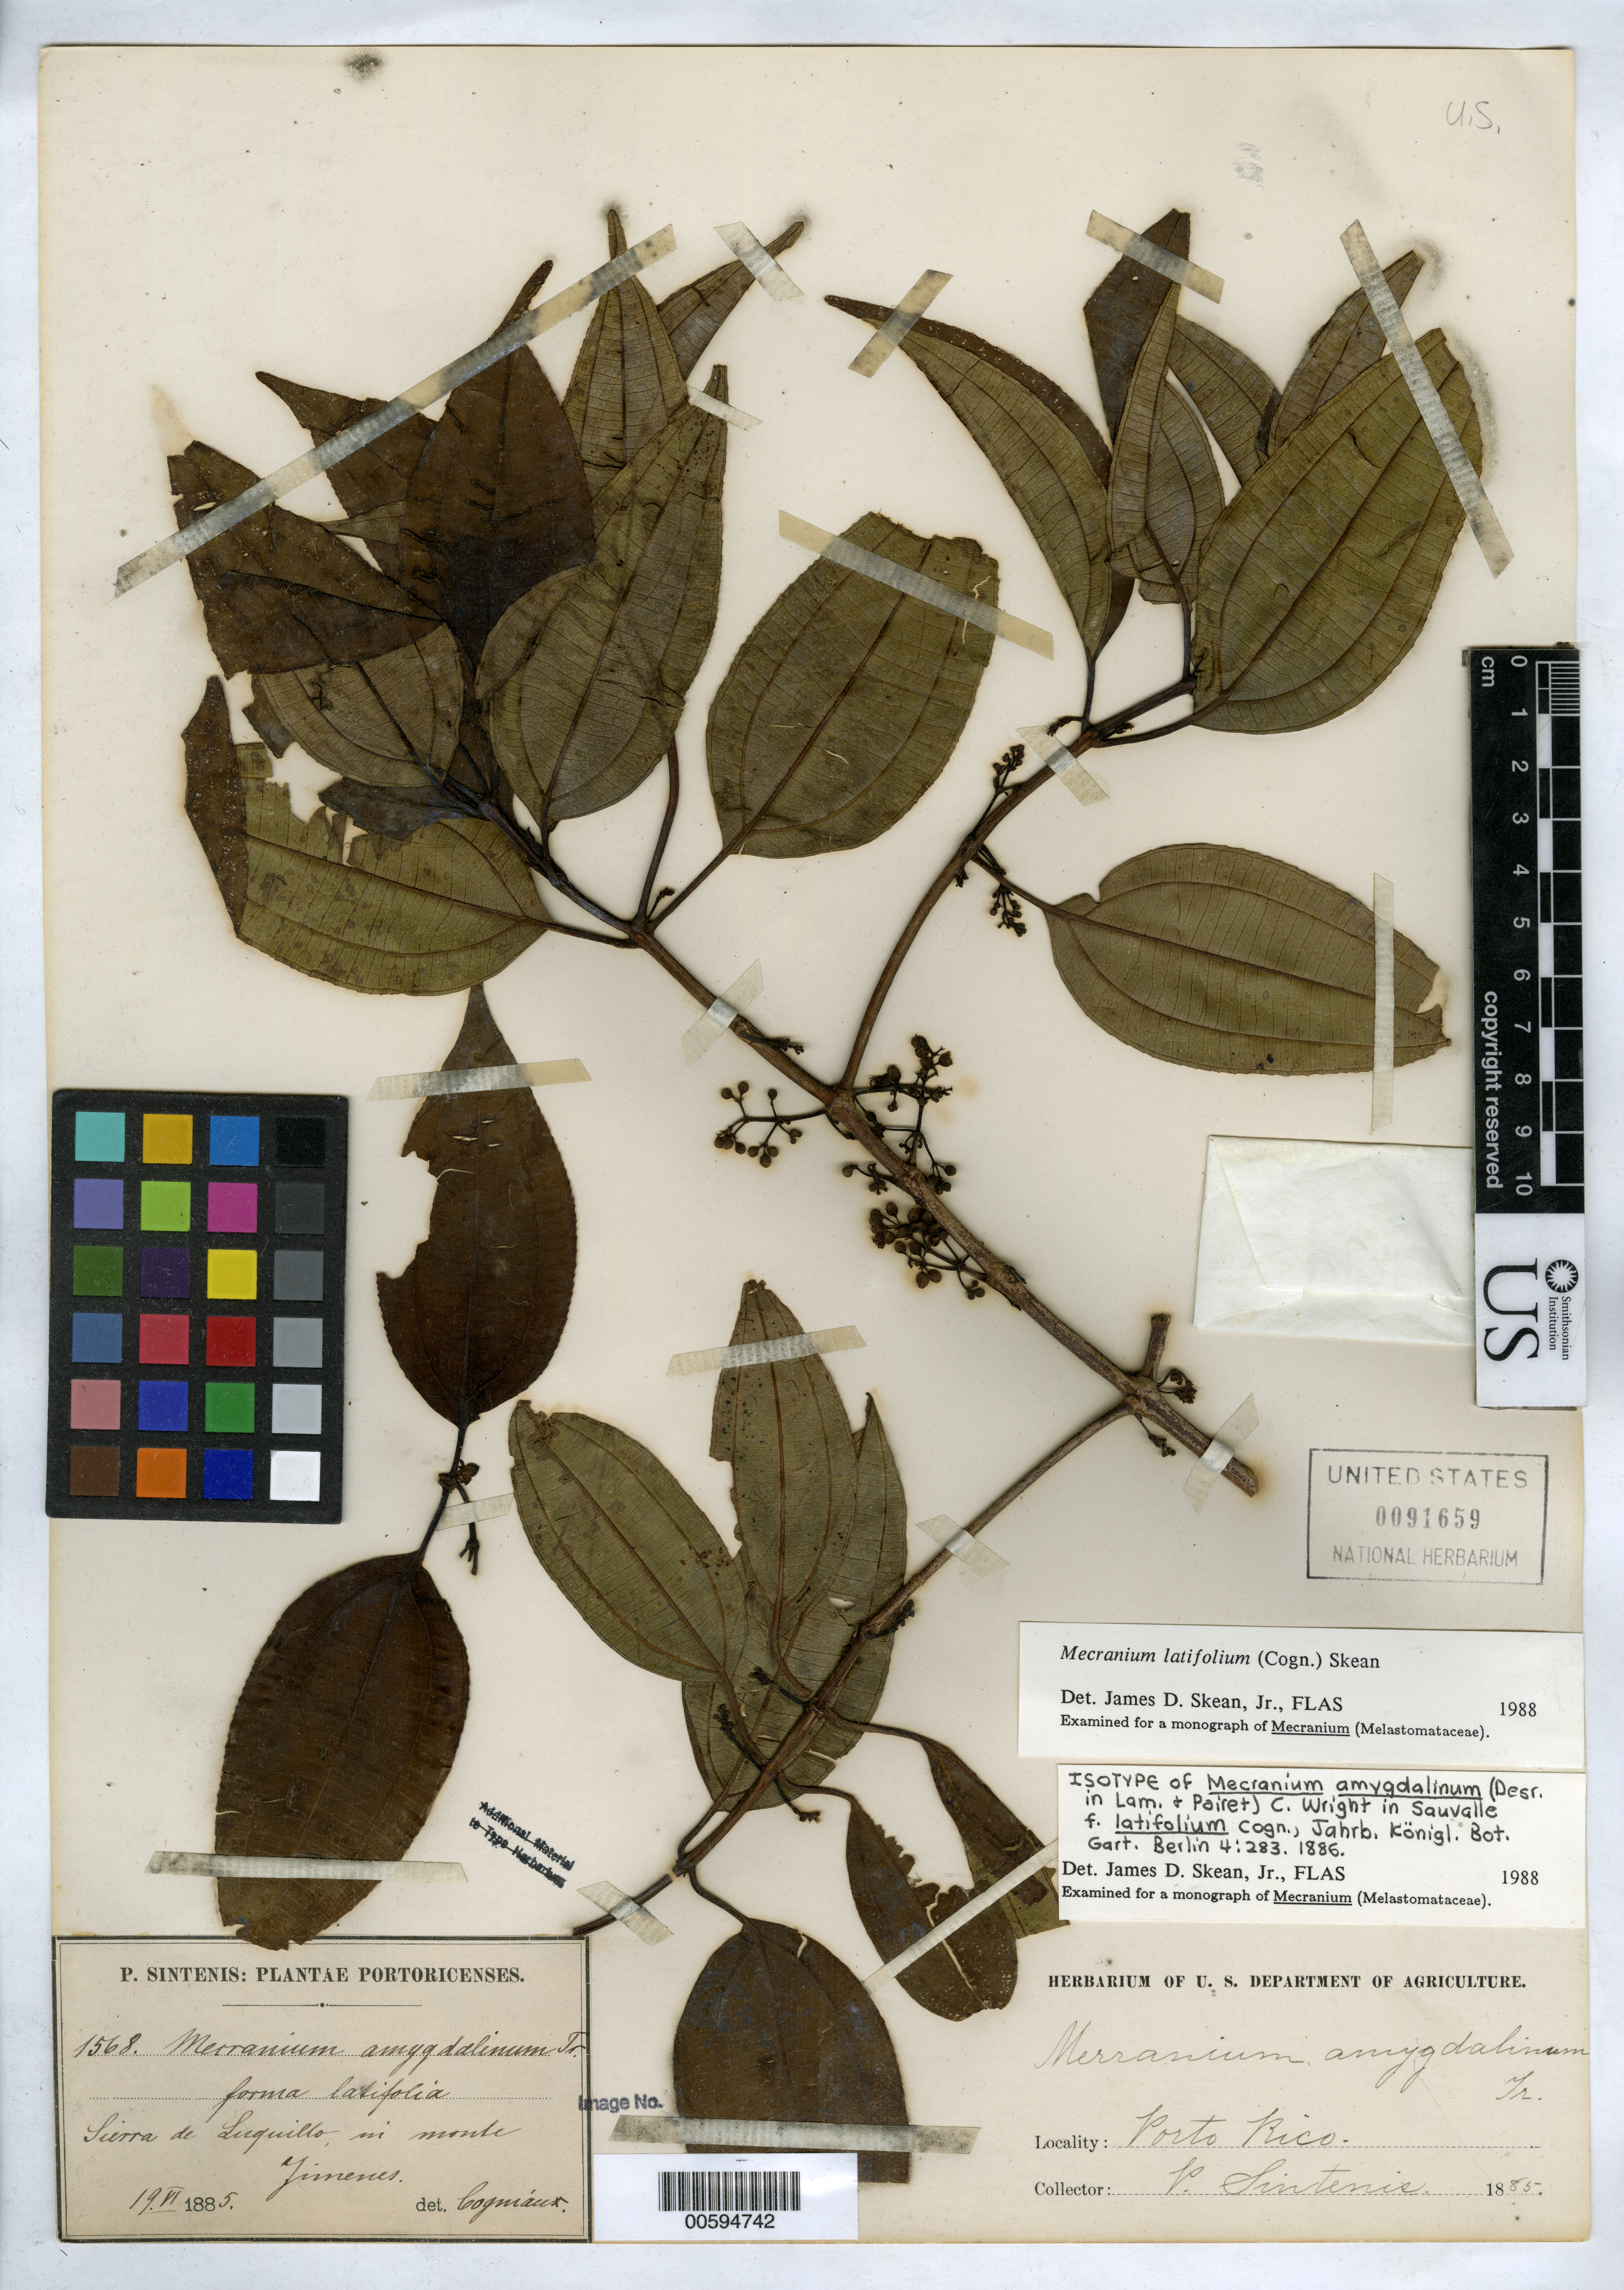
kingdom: Plantae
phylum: Tracheophyta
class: Magnoliopsida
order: Myrtales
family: Melastomataceae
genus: Mecranium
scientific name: Mecranium amygdalinum f. latifolium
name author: Cogn.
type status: Isotype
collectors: P. Sintenis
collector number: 1568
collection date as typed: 19 Jun 1885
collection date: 1885-06-19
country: Puerto Rico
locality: Sierra de Luquillo, in monte Jimenes.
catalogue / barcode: US 91659